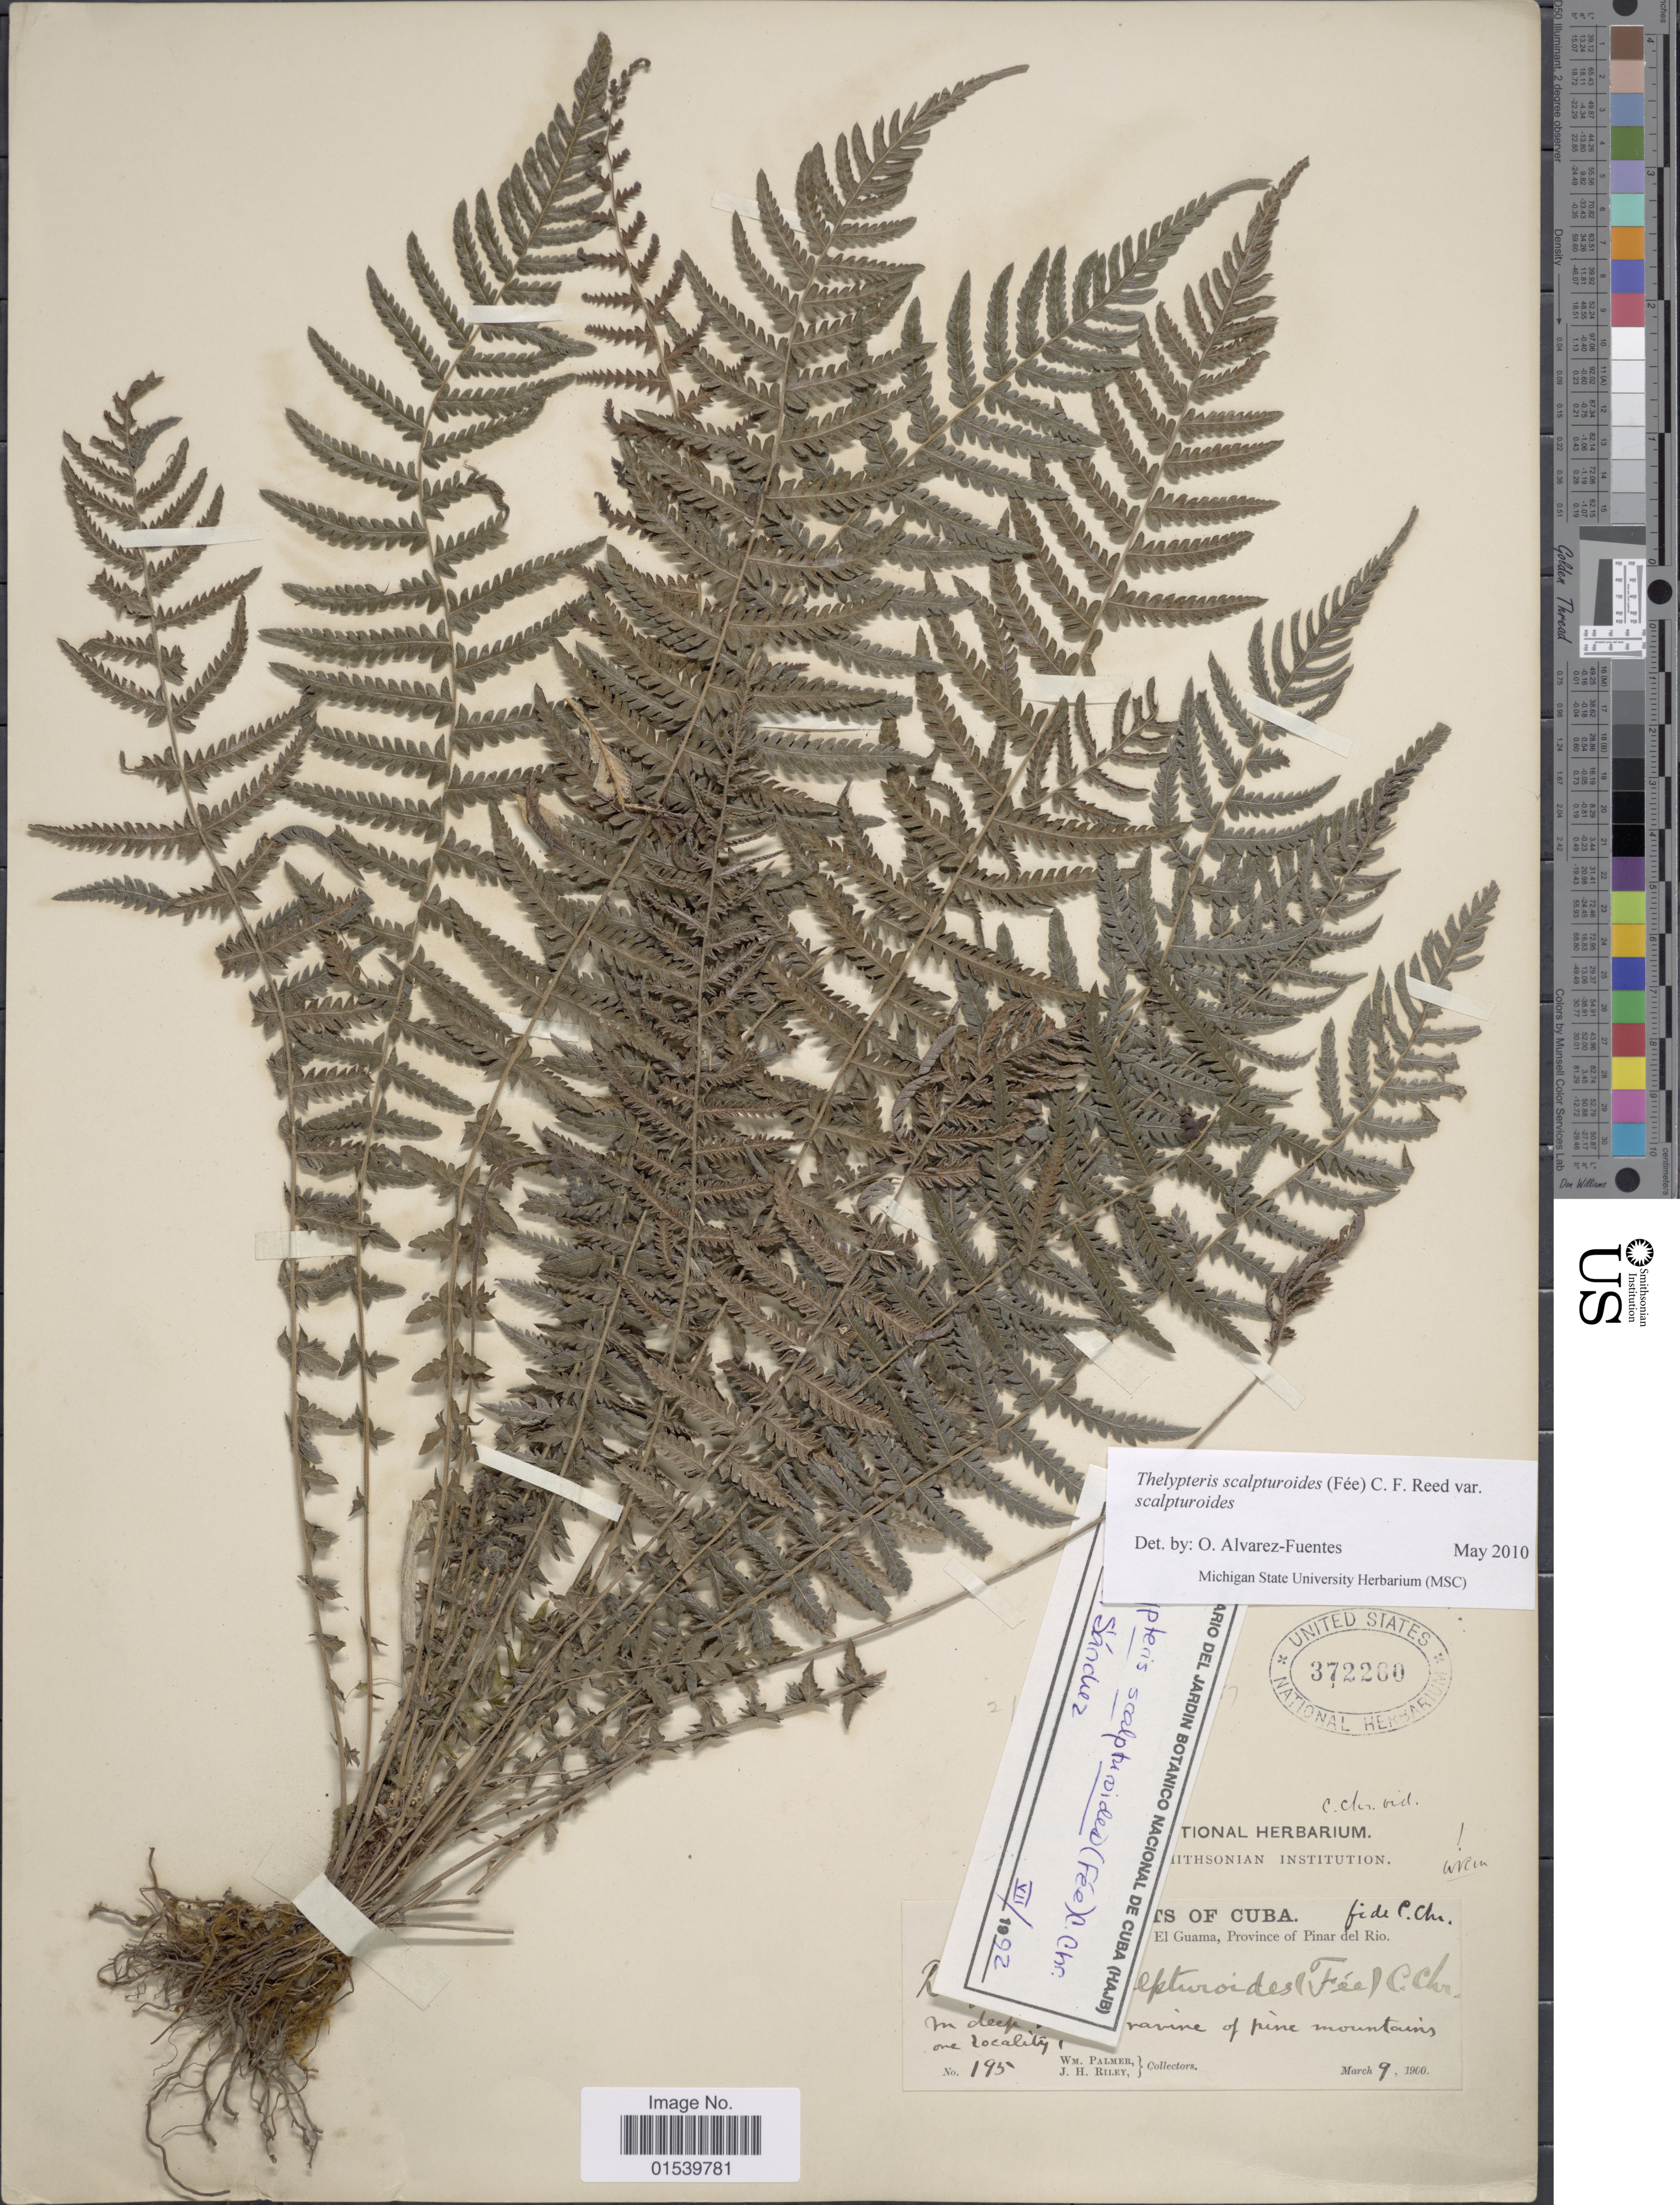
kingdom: Plantae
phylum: Tracheophyta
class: Polypodiopsida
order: Polypodiales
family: Thelypteridaceae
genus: Amauropelta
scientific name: Amauropelta scalpturoides (Fée) comb. nov., ined 2015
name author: (Fée)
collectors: W. Palmer & J. H. Riley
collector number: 195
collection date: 1900-03-09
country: Cuba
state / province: Pinar del Río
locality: El Guama, In deep [illegible text] ravine of pine mountains on locality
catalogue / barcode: US 372260